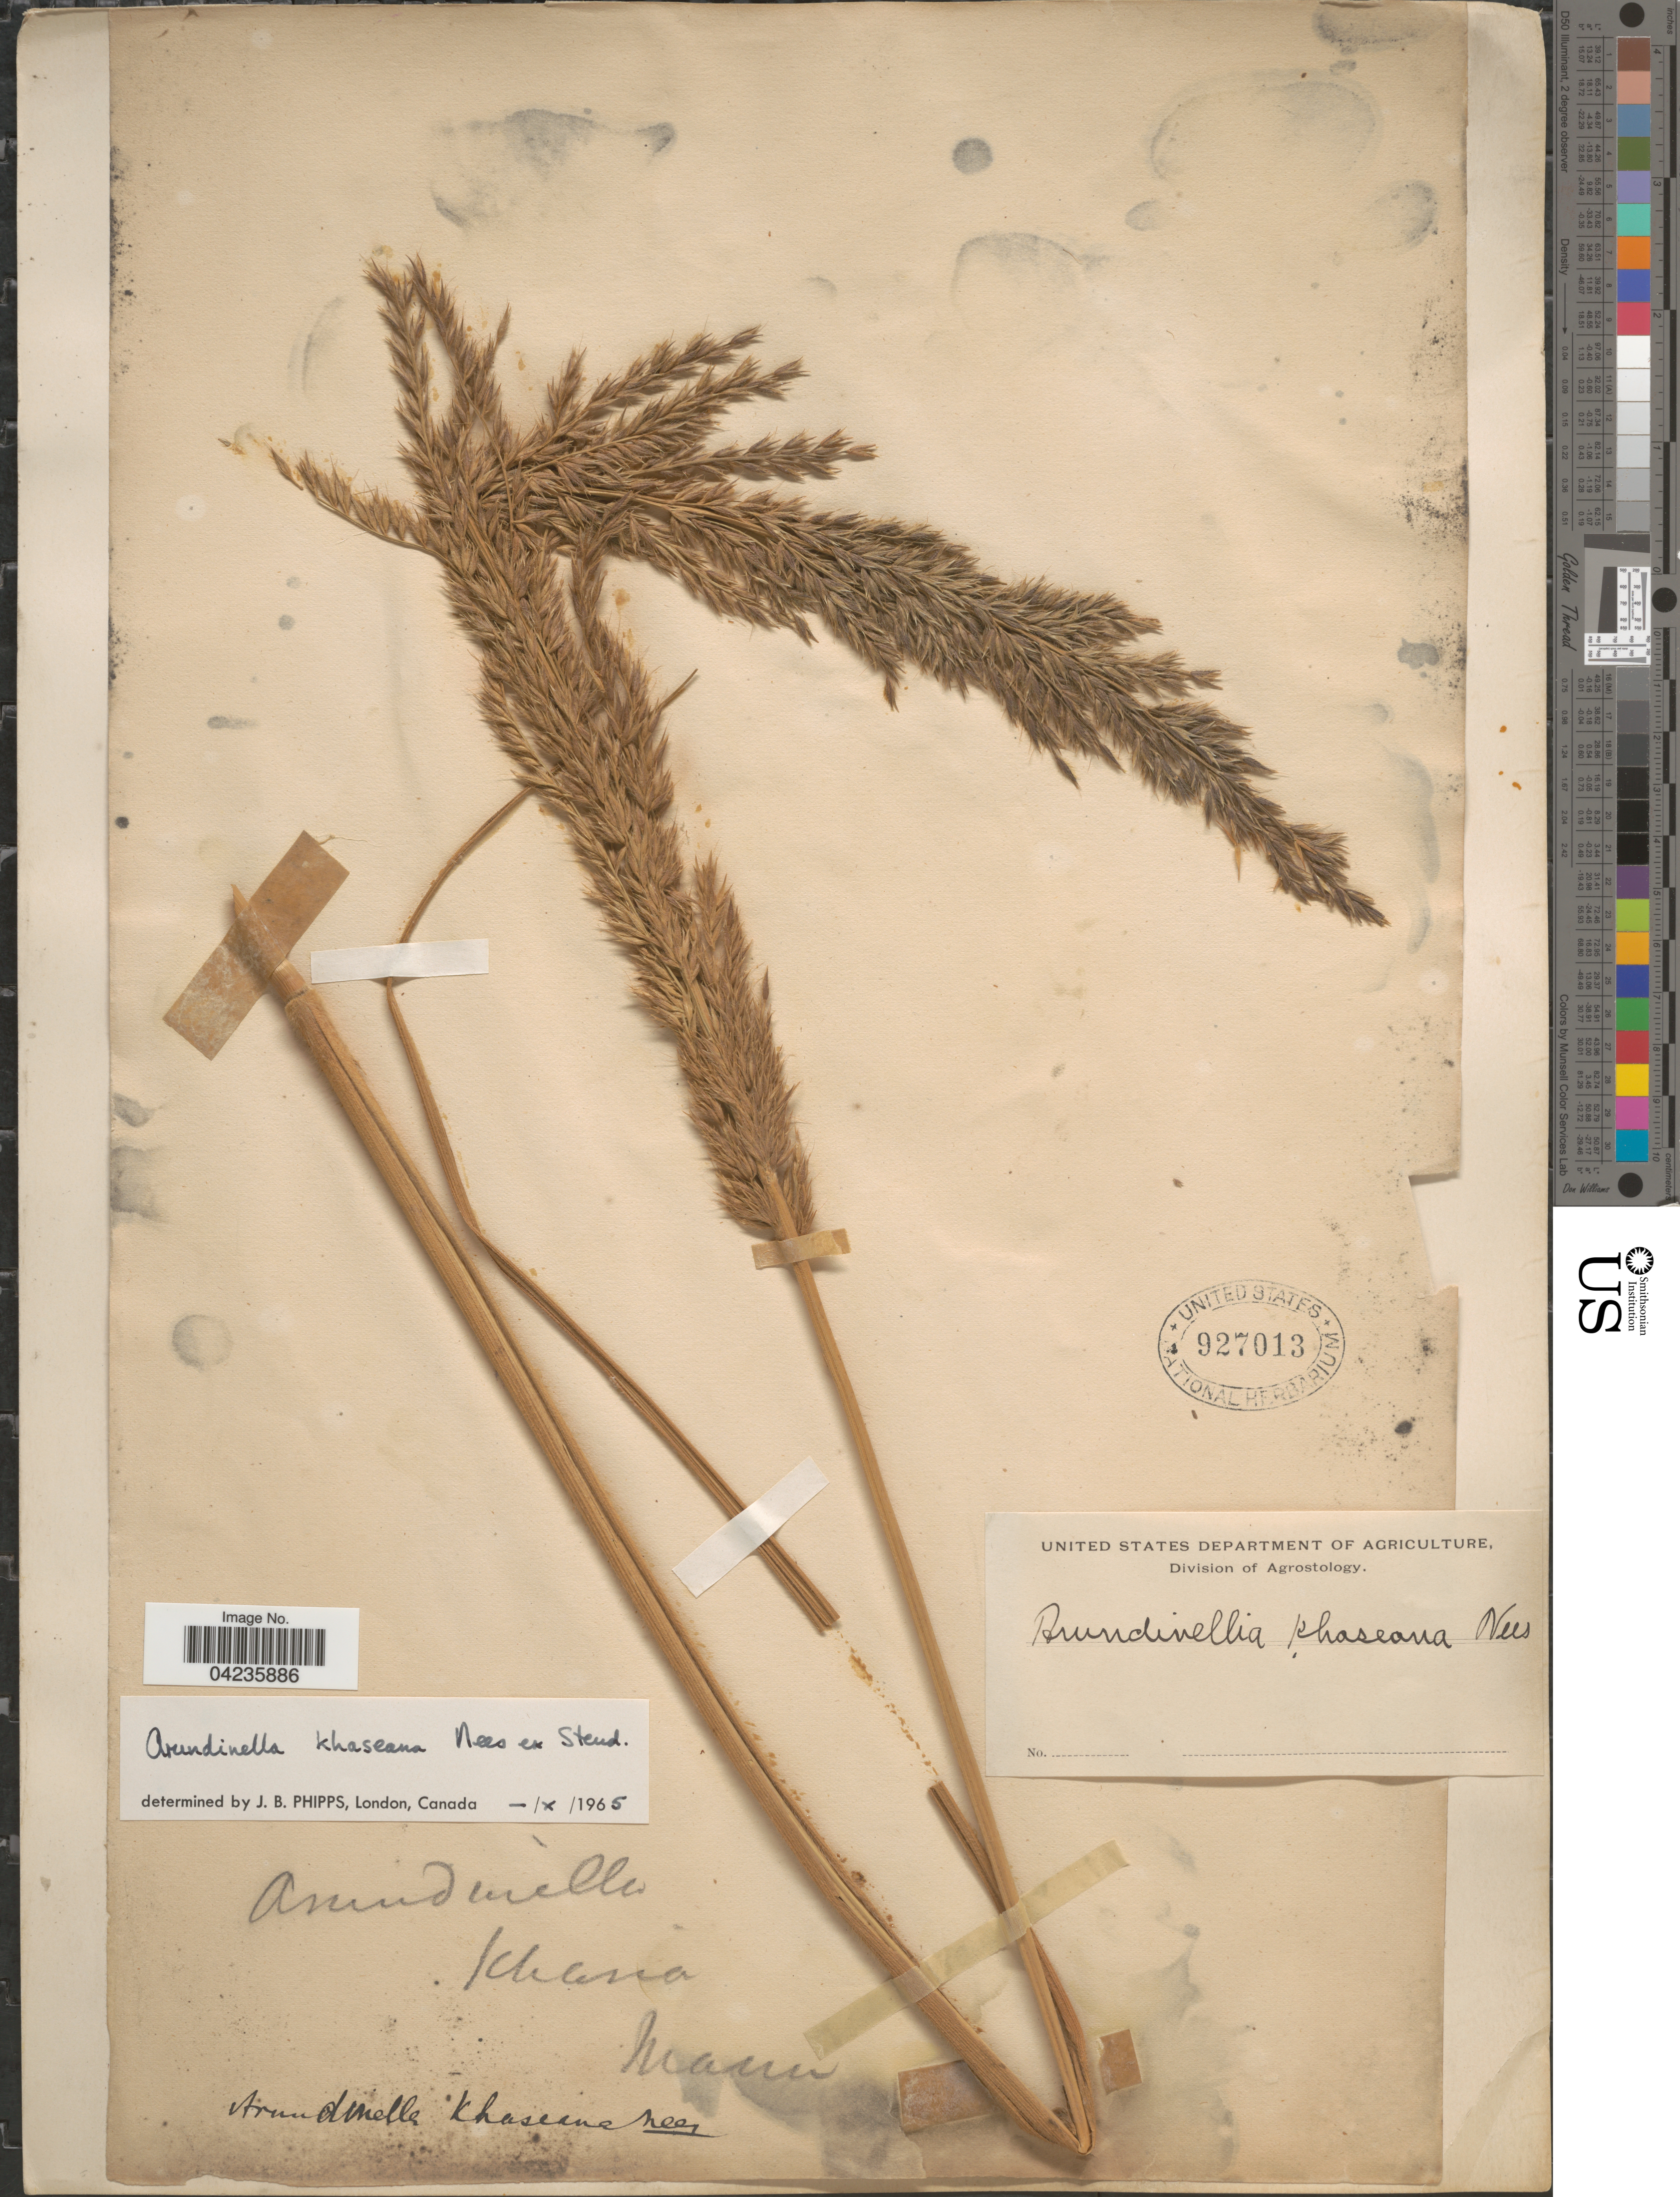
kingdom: Plantae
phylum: Tracheophyta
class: Liliopsida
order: Poales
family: Poaceae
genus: Arundinella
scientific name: Arundinella khaseana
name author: Nees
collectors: -. Maun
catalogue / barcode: US 927013